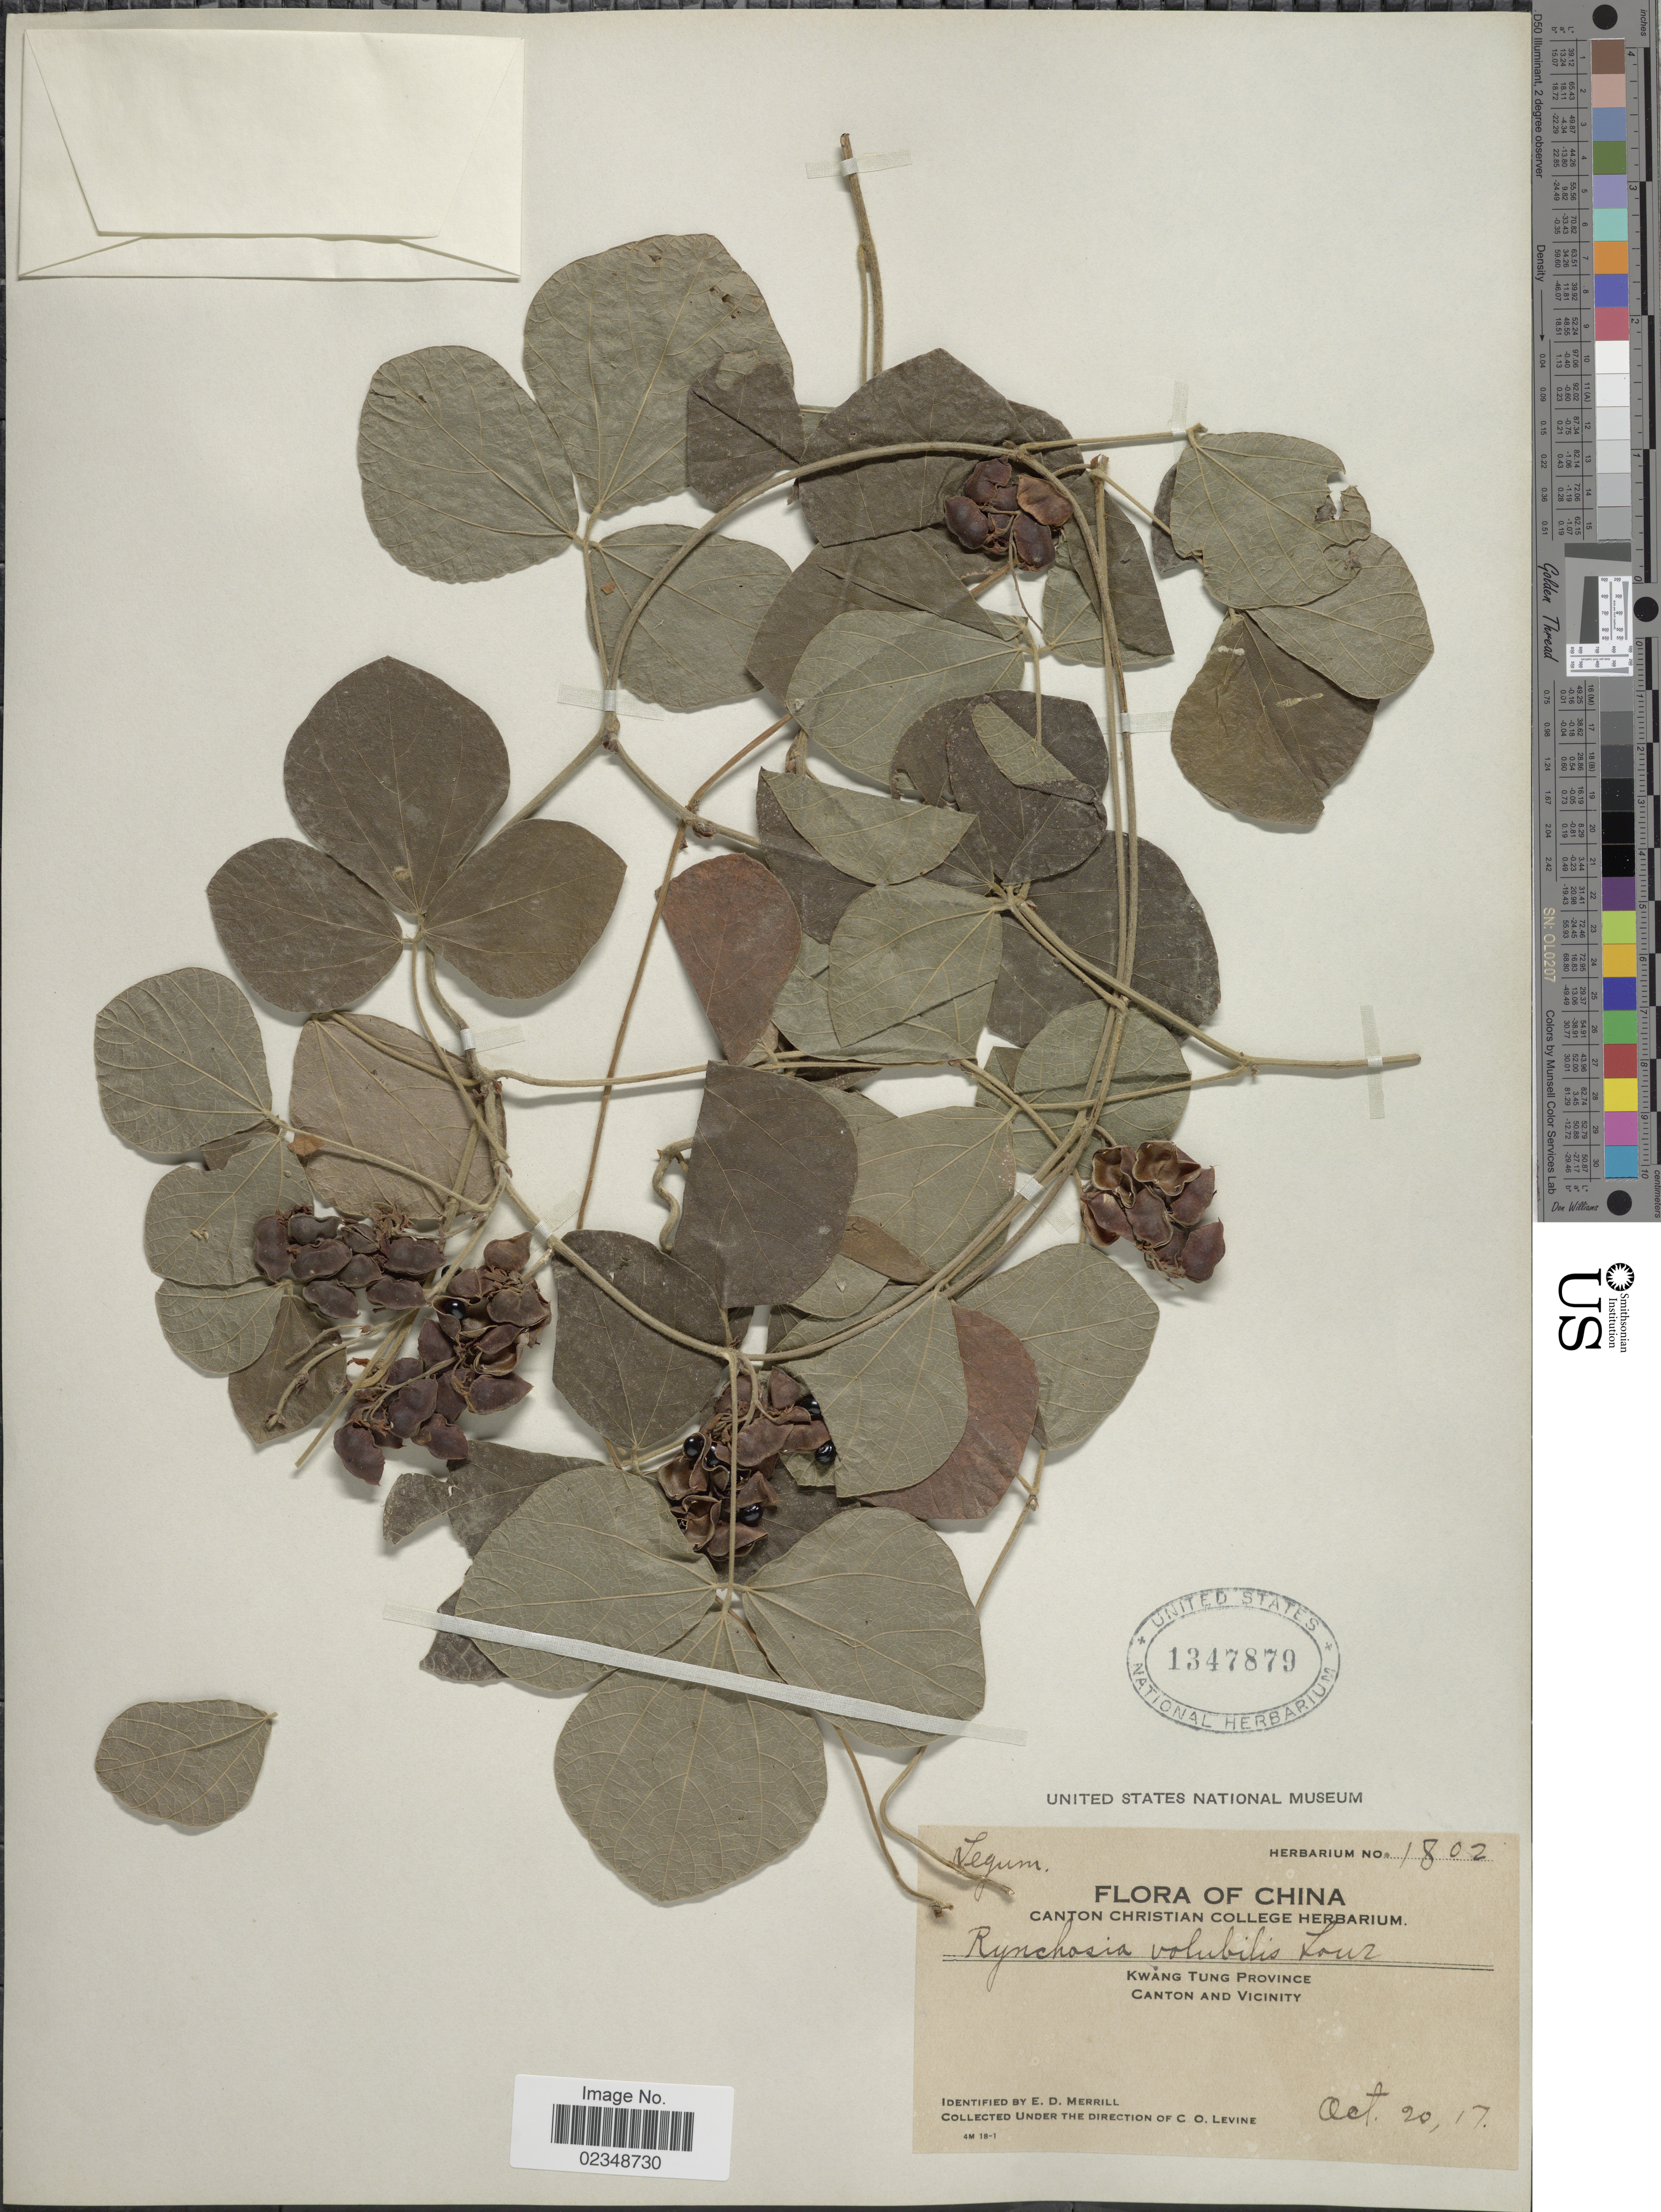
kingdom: Plantae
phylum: Tracheophyta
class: Magnoliopsida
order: Fabales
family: Fabaceae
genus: Rhynchosia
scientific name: Rhynchosia volubilis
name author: (Michx.) Wood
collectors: C. O. Levine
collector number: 1802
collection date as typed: Transcribed d/m/y: 20/10/17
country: China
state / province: Guangdong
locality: Kwang Tung Province, Canton and Vicinity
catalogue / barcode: US 1347879